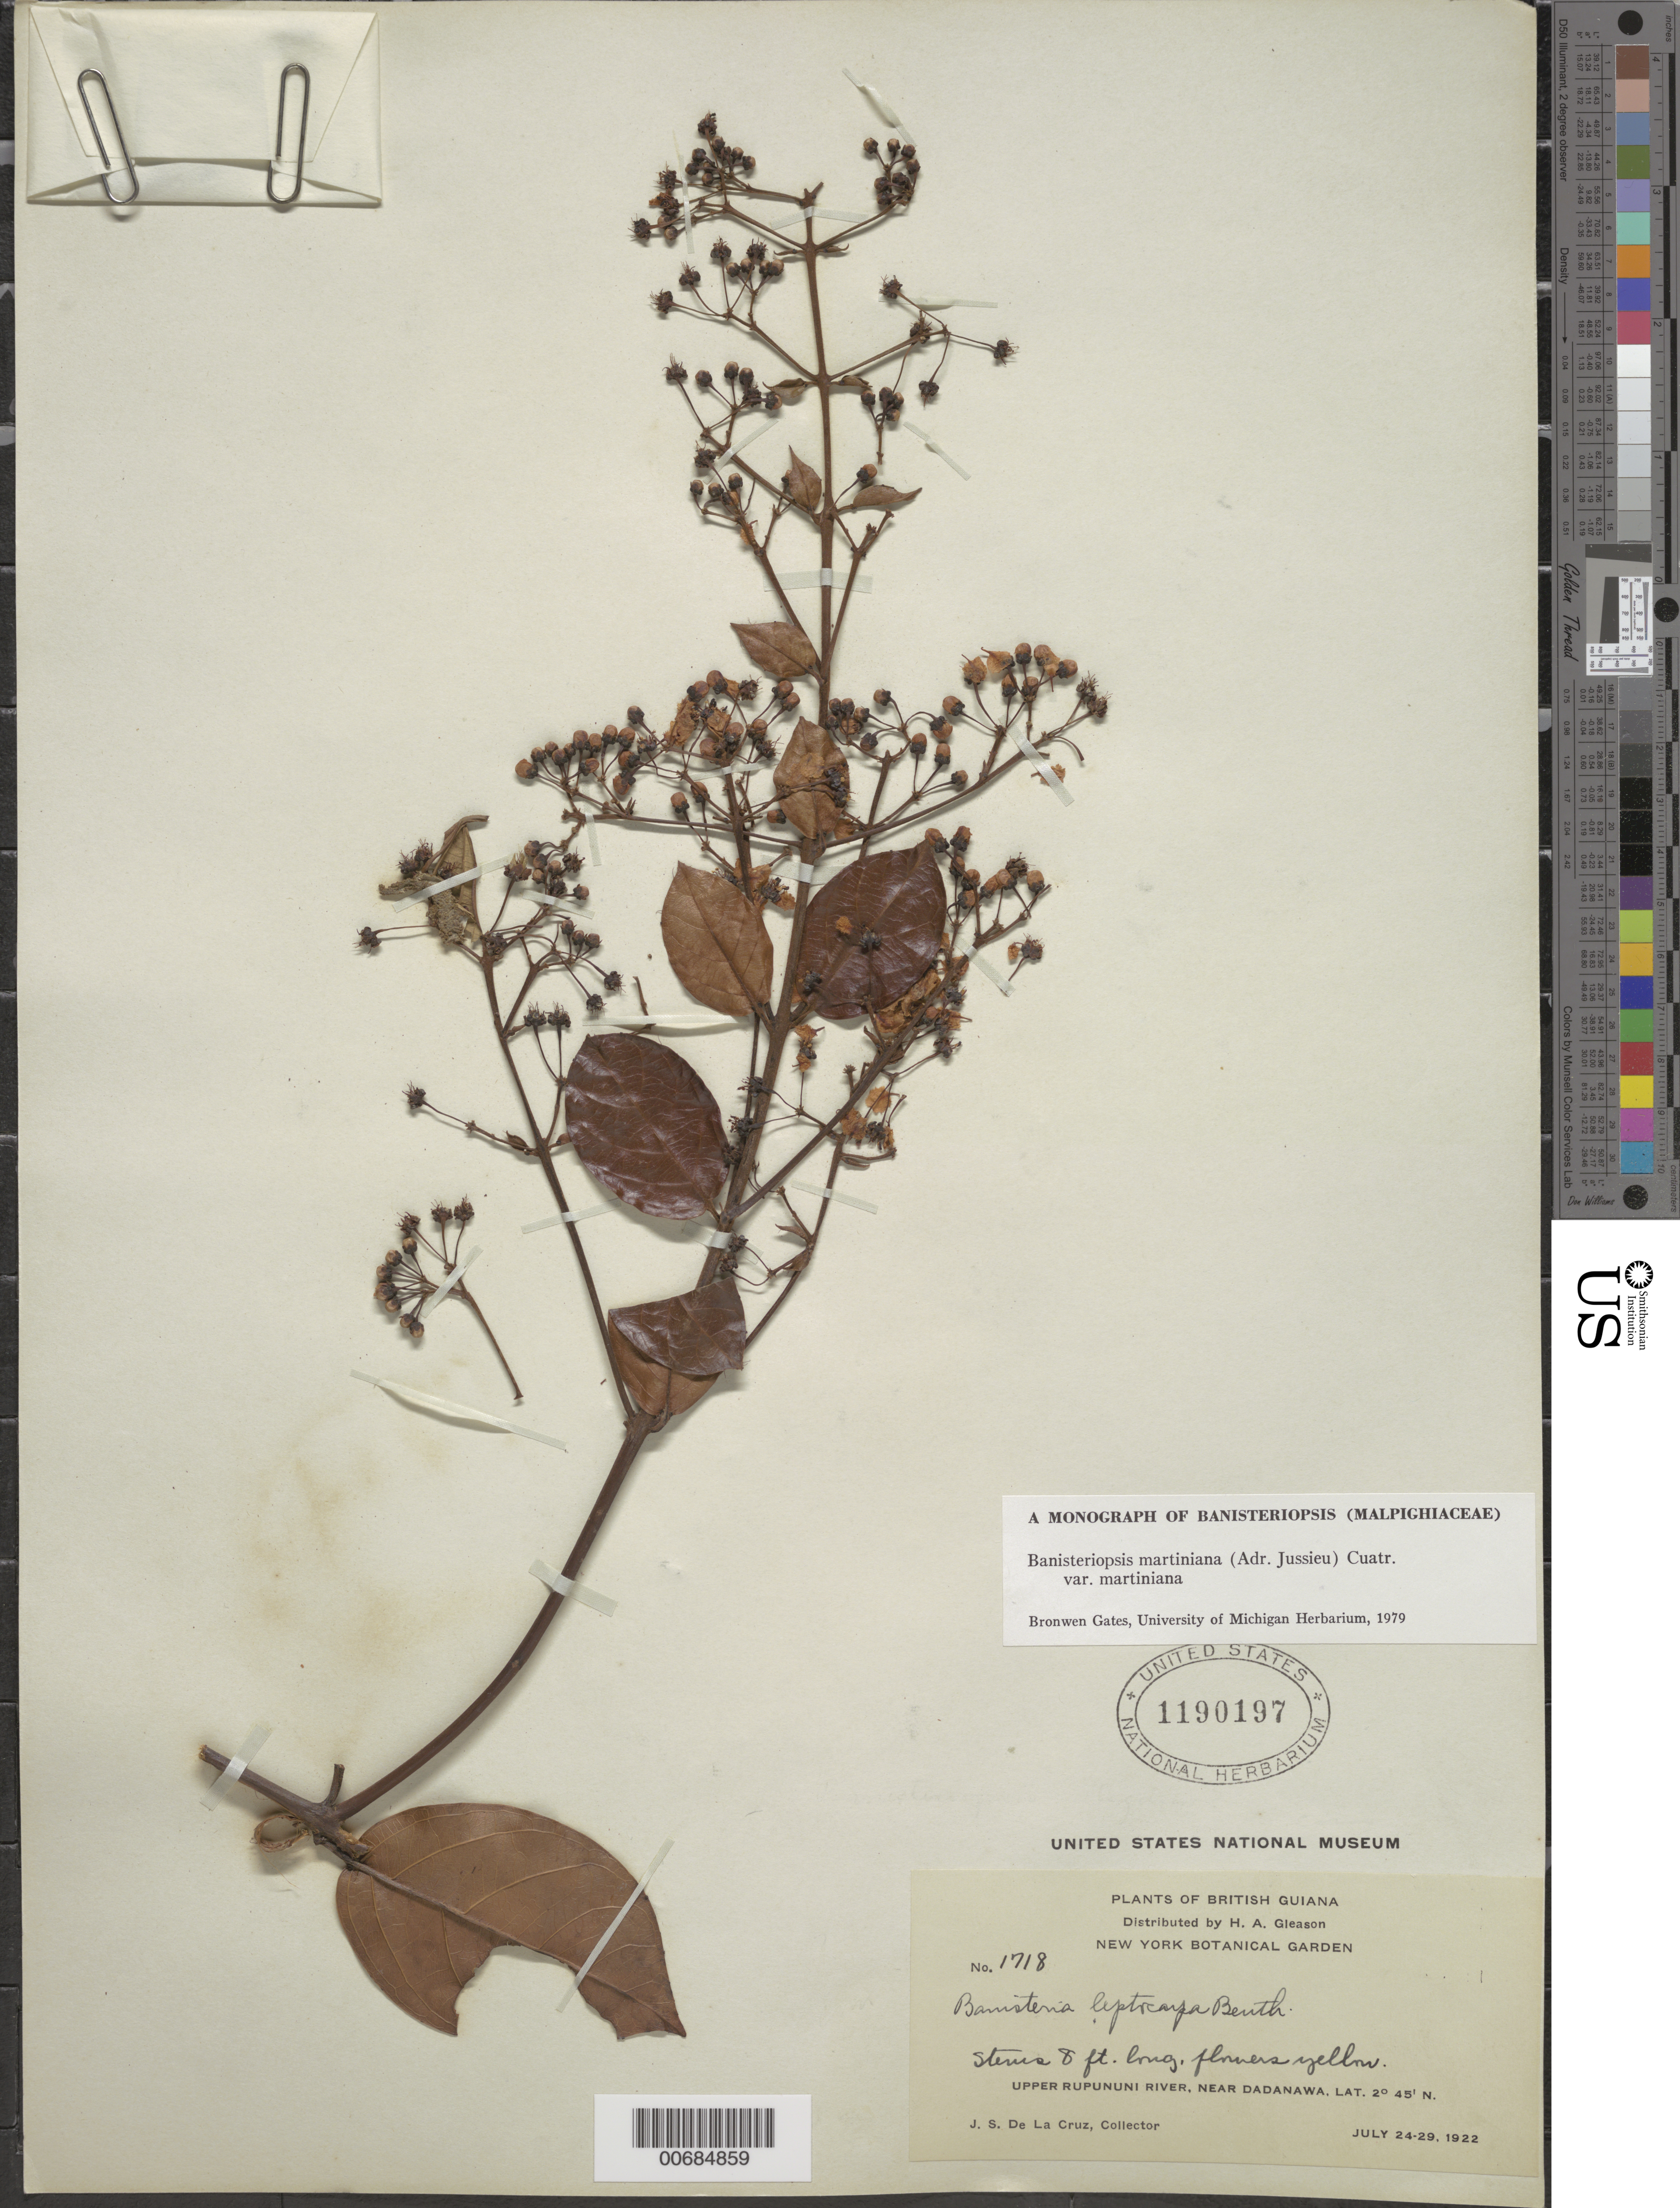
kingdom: Plantae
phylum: Tracheophyta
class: Magnoliopsida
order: Malpighiales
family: Malpighiaceae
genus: Banisteriopsis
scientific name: Banisteriopsis martiniana var. martiniana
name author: (A. Juss.) Cuatrec.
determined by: Gates, B.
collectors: J. S. de la Cruz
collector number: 1718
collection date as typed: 24-Jul-22 to 29-Jul-22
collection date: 1922-07-24/1922-07-29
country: Guyana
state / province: U. Takutu-U. Essequibo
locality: Dadanawa, near, upper Rupununi R.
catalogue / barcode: US 1190197